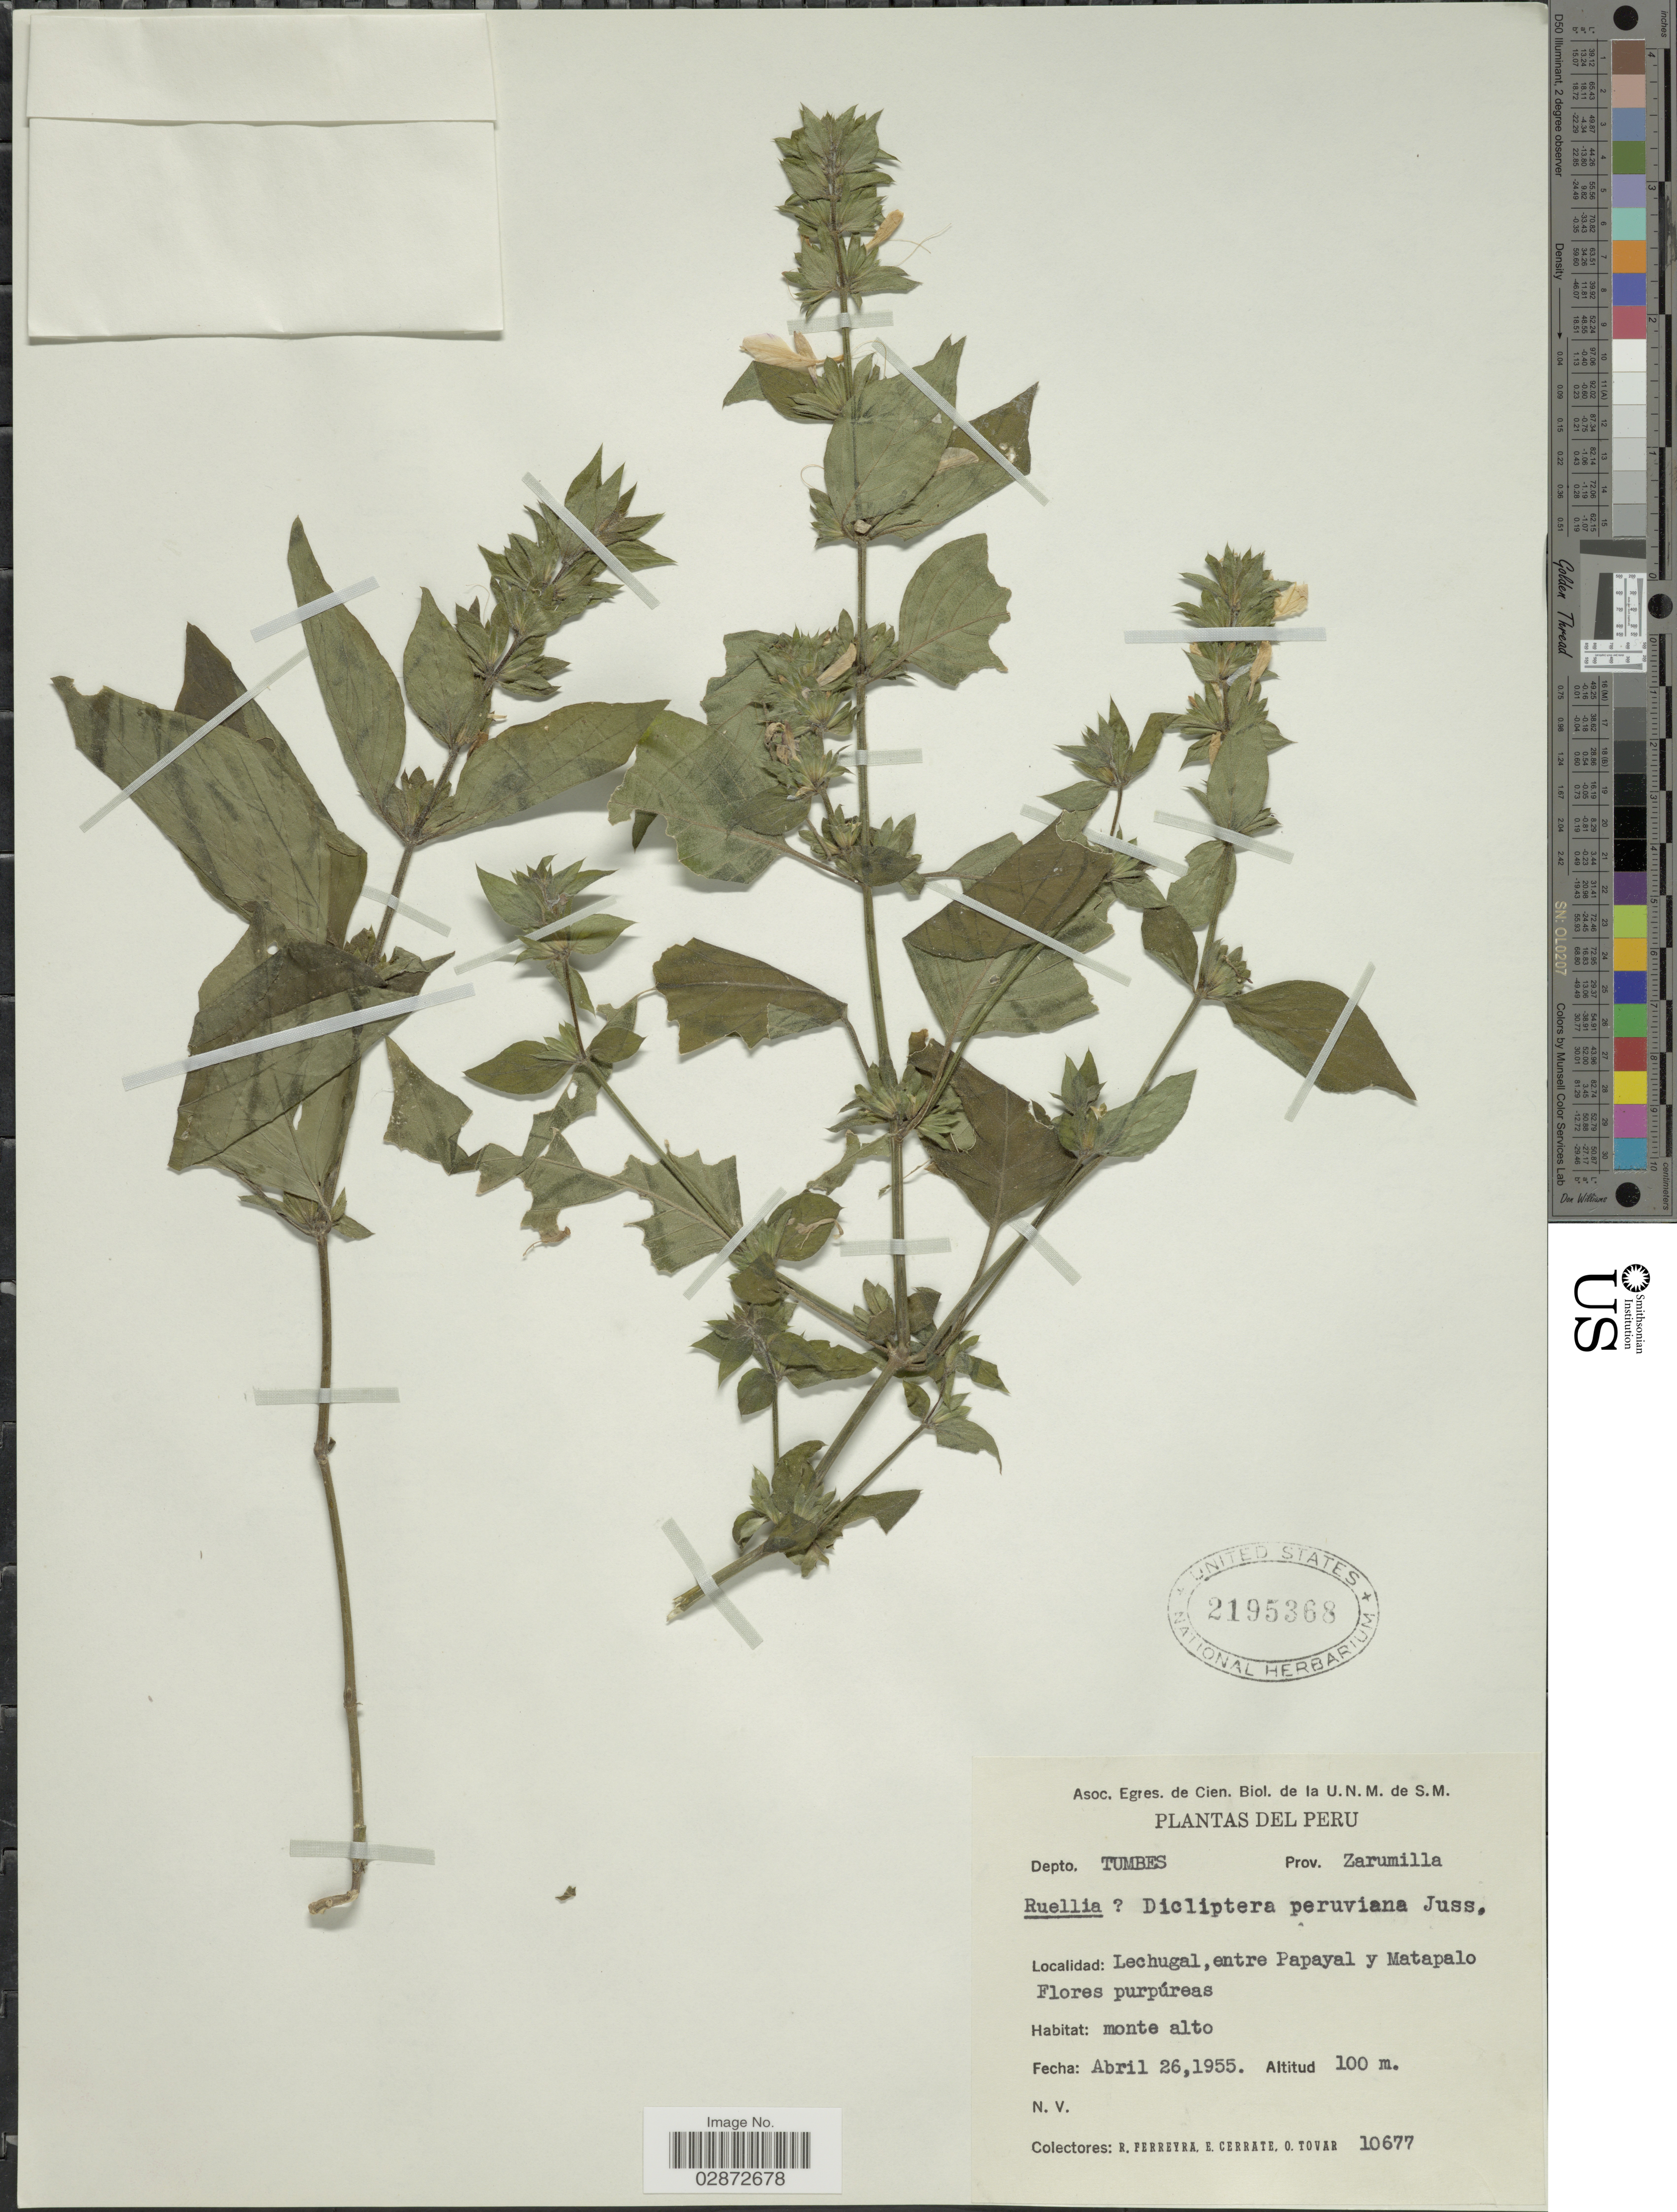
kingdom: Plantae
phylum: Tracheophyta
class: Magnoliopsida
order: Lamiales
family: Acanthaceae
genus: Dicliptera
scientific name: Dicliptera sp.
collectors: R. A. Ferreyra, E. Cerrate & O. Tovar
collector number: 10677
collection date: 1955-04-26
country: Peru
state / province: Tumbes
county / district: Zarumilla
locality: Depto. Tumbes. Prov. Zarumilla. Lechugal, entre Papayal y Matapalo Flores purpúreas.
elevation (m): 100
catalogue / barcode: US 2195368